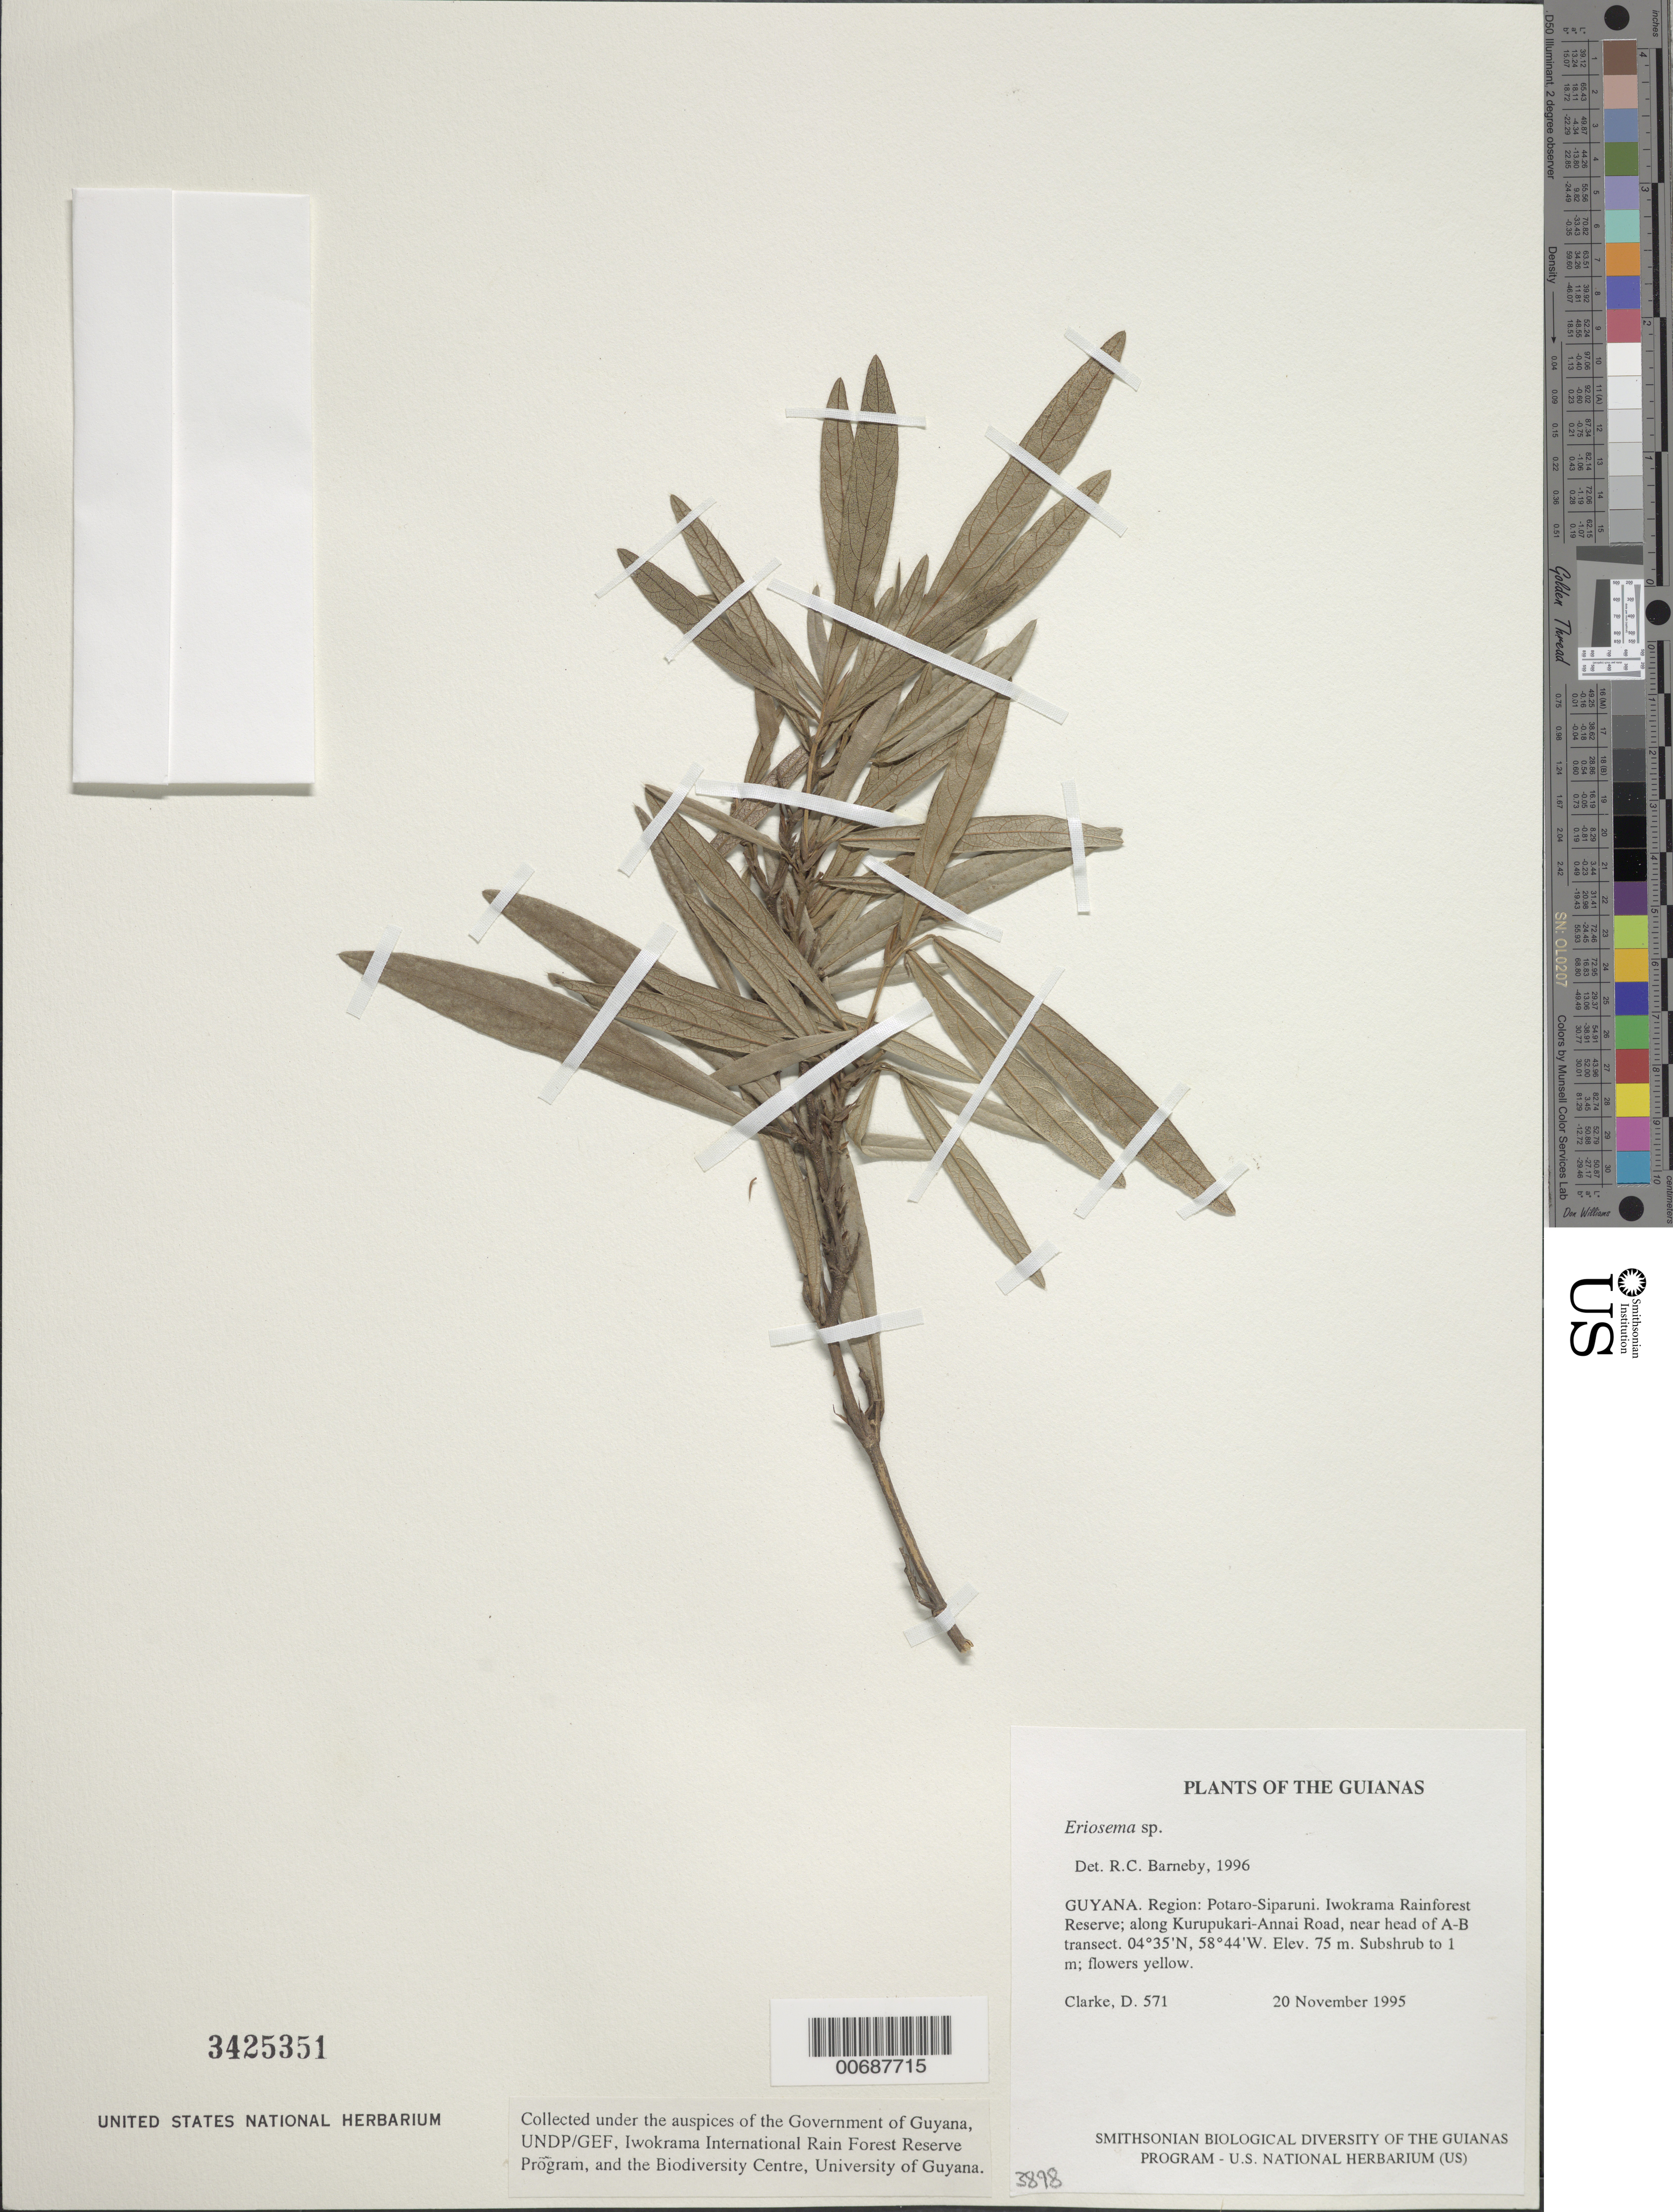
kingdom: Plantae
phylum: Tracheophyta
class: Magnoliopsida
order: Fabales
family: Fabaceae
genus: Eriosema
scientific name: Eriosema sp.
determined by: Barneby, Rupert C., (NY)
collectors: H. D. Clarke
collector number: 571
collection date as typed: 20 November 1995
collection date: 1995-11-20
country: Guyana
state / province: Potaro-Siparuni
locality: Iwokrama Rainforest Reserve; along Kurupukari-Annai Road, near head of A-B transect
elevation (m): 75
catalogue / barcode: US 3425351